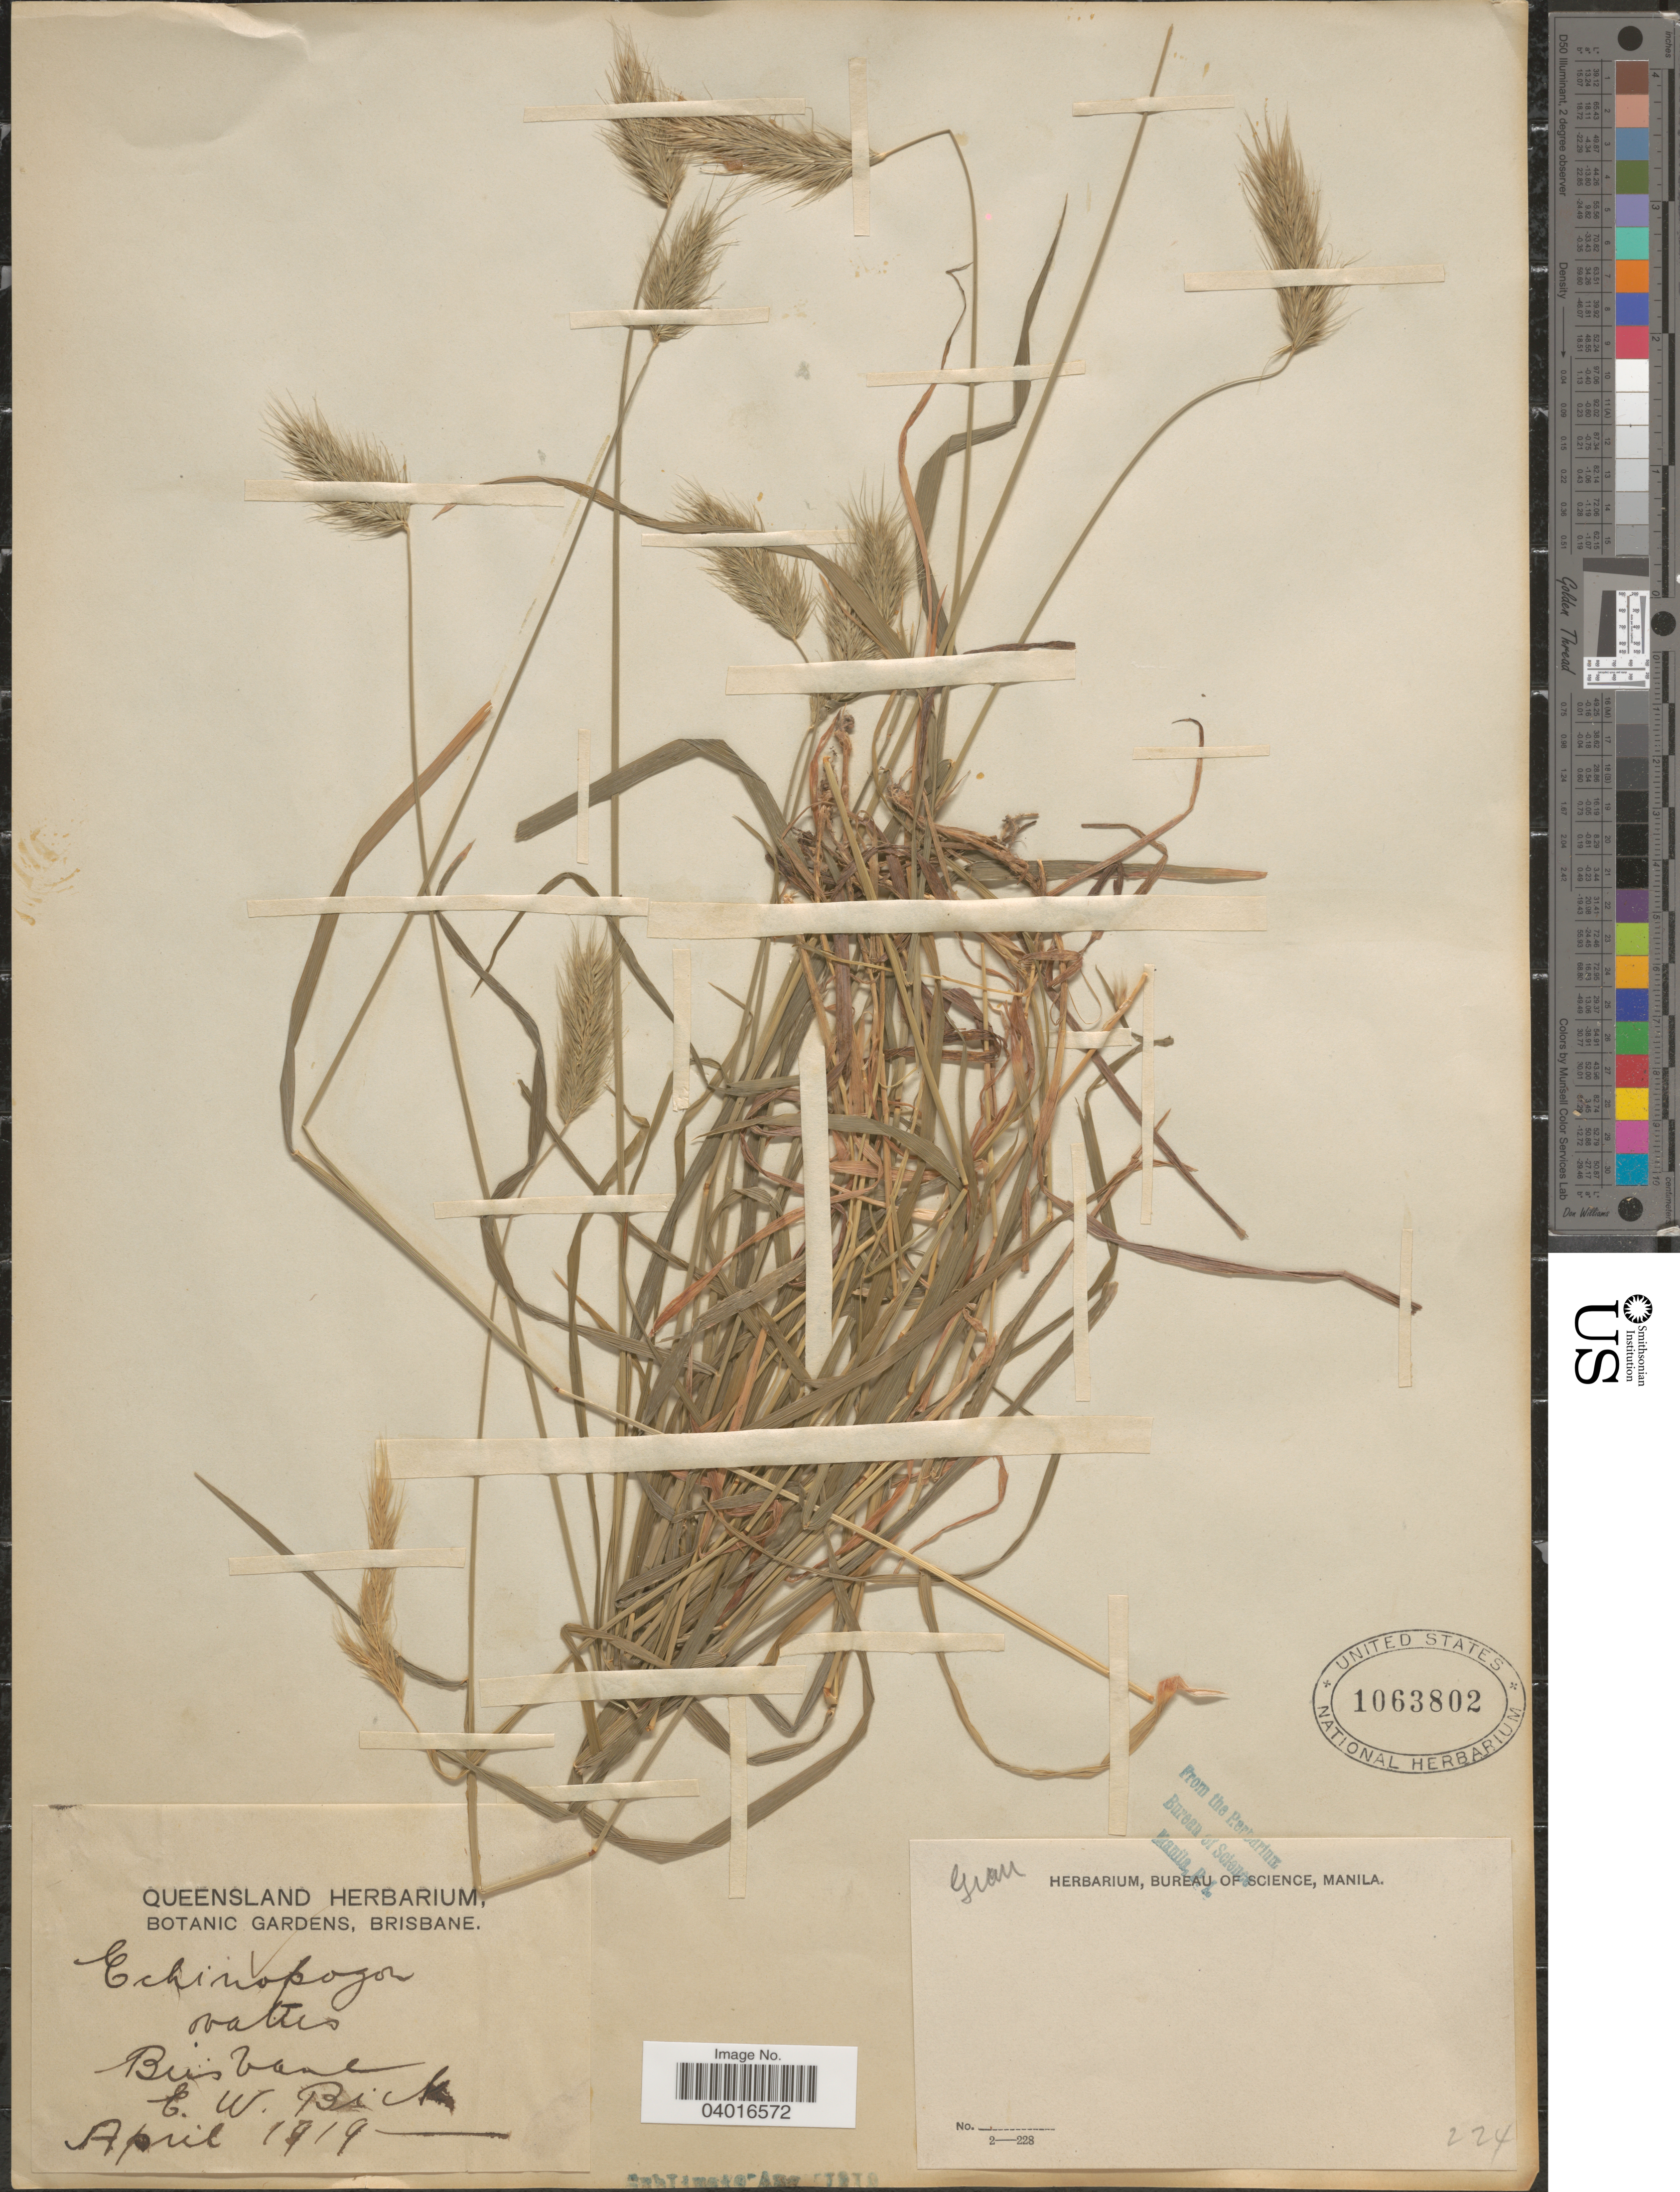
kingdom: Plantae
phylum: Tracheophyta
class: Liliopsida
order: Poales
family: Poaceae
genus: Echinopogon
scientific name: Echinopogon ovatus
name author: (G. Forst.) P. Beauv.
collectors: E. Bick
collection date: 1919-04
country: Australia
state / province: Queensland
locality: Brisbane.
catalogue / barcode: US 1063802